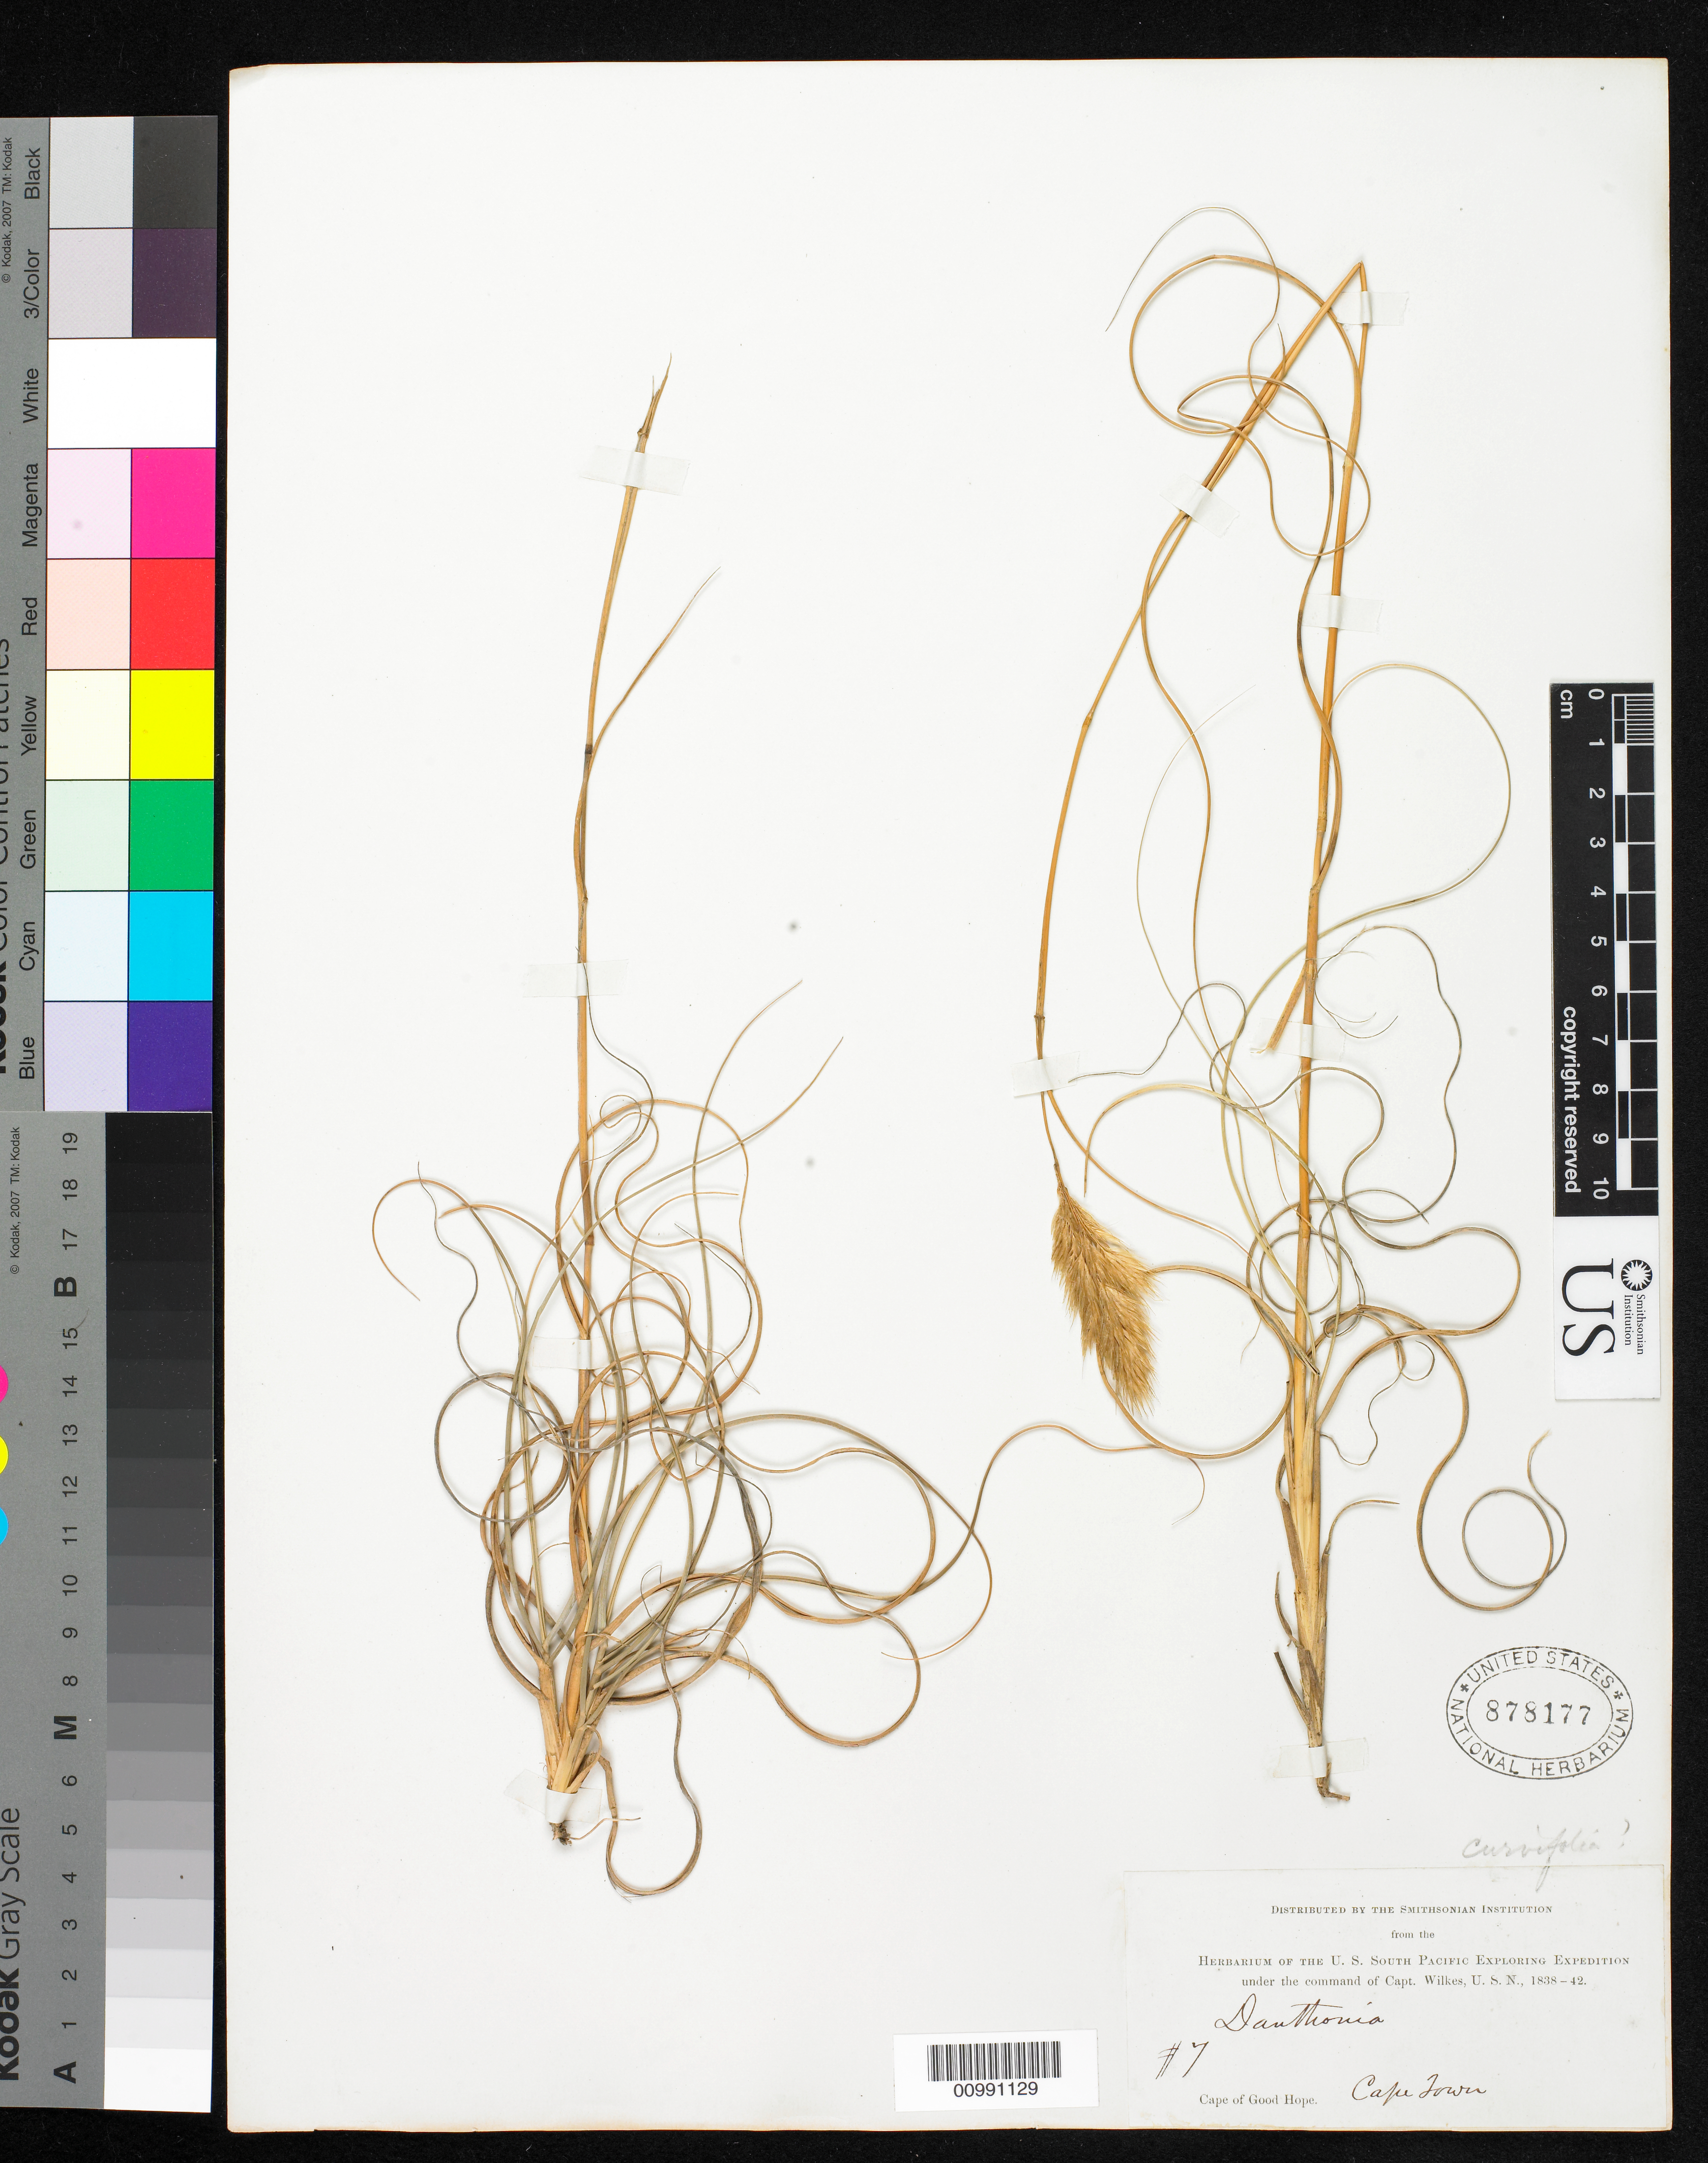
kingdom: Plantae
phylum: Tracheophyta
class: Liliopsida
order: Poales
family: Poaceae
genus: Pentaschistis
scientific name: Pentaschistis curvifolia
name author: (Schrad.) Stapf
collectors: Wilkes Explor. Exped.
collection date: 1838/1842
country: South Africa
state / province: Western Cape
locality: Cape of Good Hope. Cape Town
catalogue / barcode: US 878177